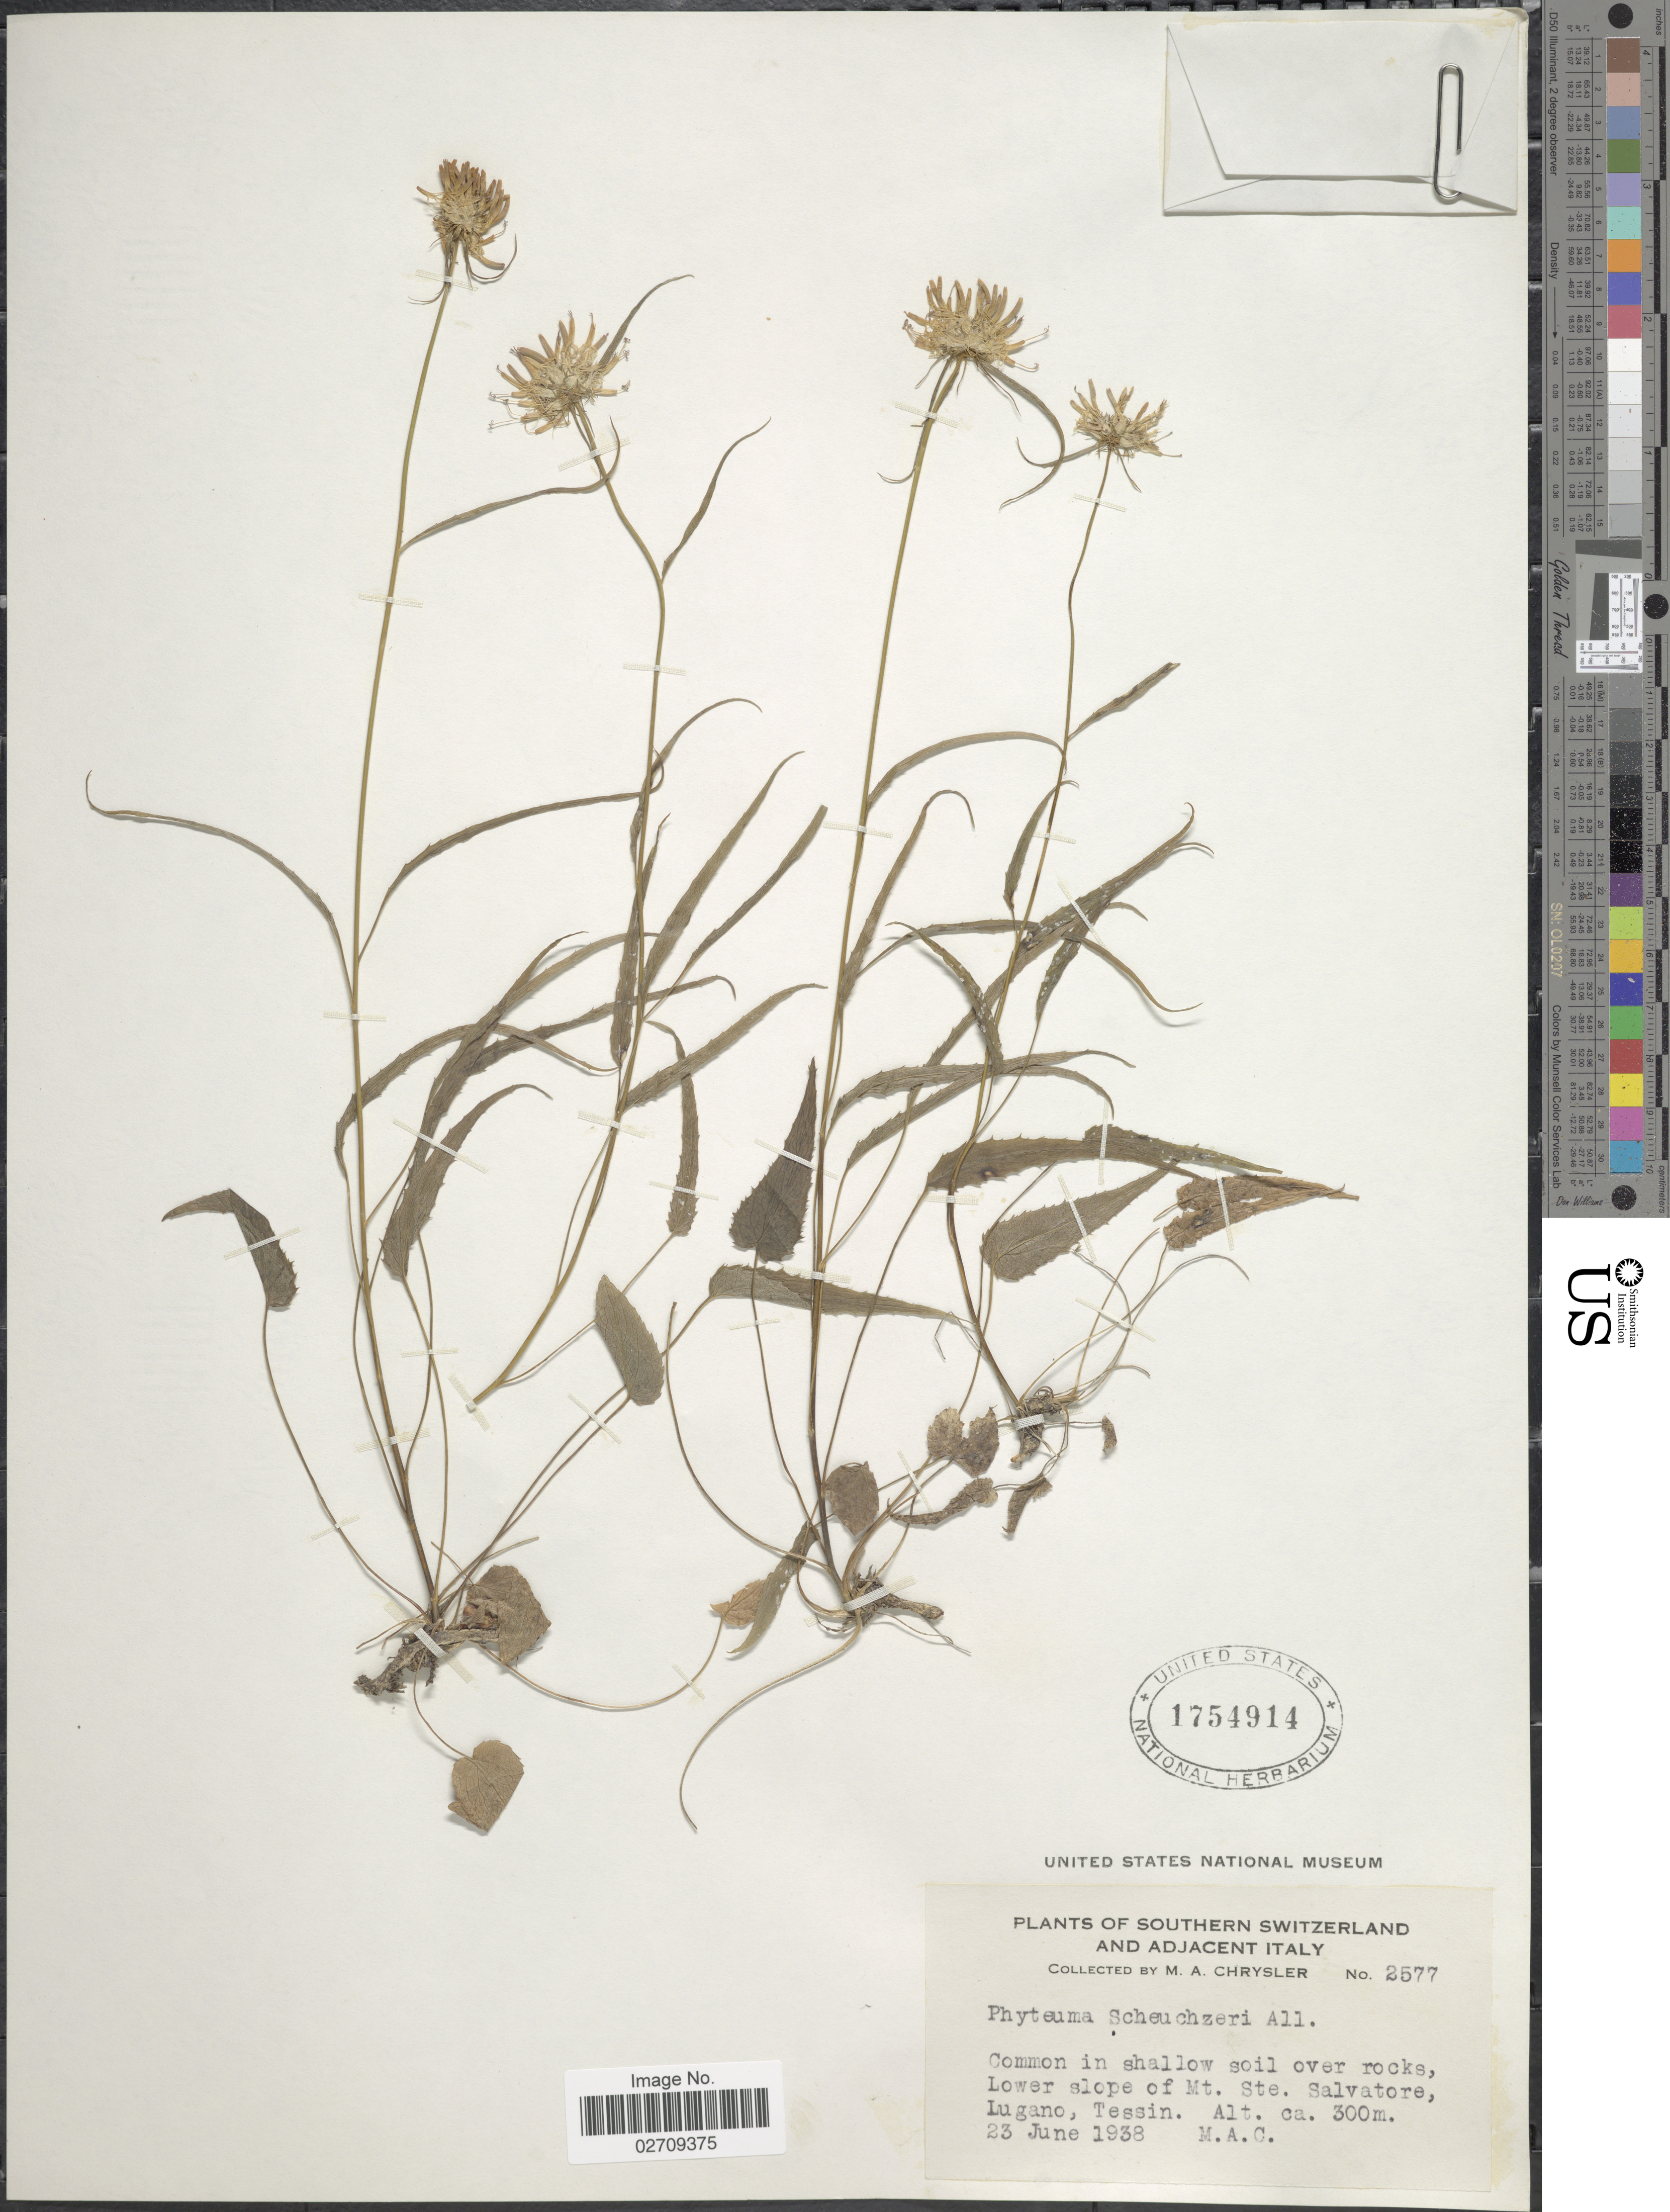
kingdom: Plantae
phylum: Tracheophyta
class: Magnoliopsida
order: Asterales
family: Campanulaceae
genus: Phyteuma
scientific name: Phyteuma scheuchzeri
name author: All.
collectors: M. A. Chrysler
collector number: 2577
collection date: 1938-06-23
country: Switzerland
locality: Southern Switzerland and adjacent Italy, Lower slope of Mt. Ste. Salvatore, Lugano, Tessin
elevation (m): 300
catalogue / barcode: US 1754914